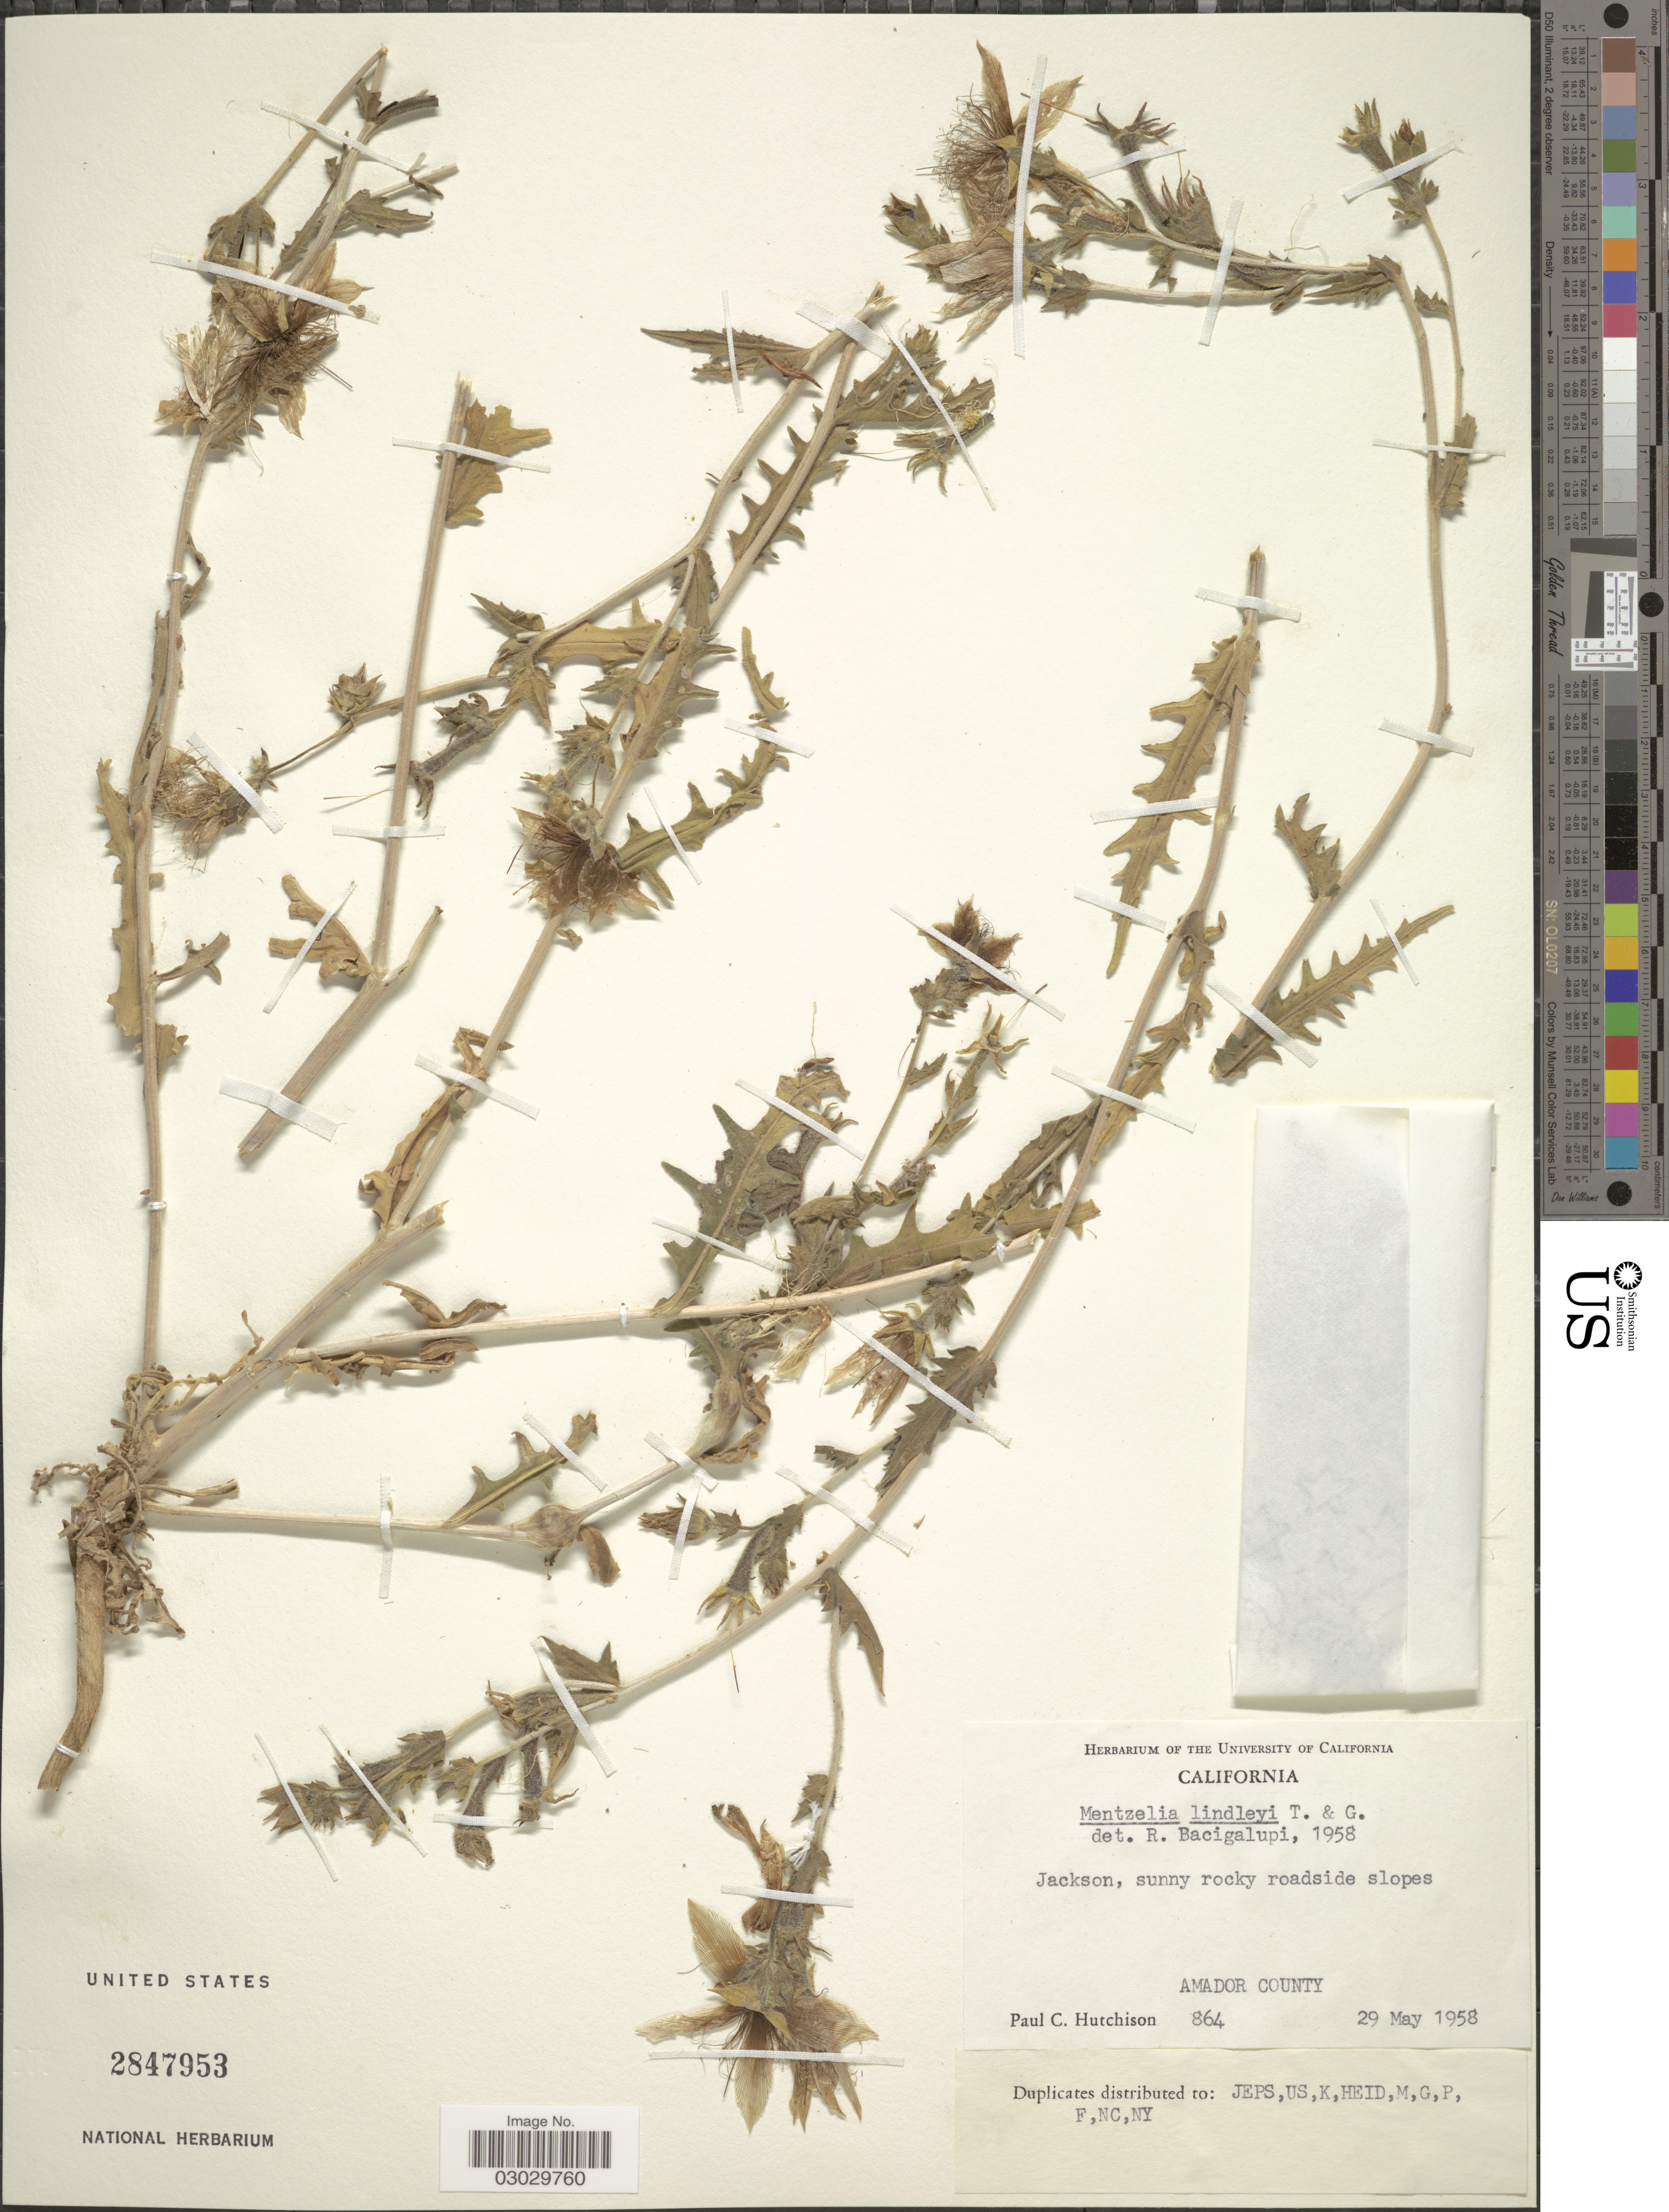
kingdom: Plantae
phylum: Tracheophyta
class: Magnoliopsida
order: Cornales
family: Loasaceae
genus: Mentzelia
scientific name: Mentzelia lindleyi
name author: Torr. & A. Gray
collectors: P. C. Hutchison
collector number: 864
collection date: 1958-05-29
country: United States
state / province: California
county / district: Amador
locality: Jackson, sunny rocky roadside slopes. Amador County.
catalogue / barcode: US 2847953